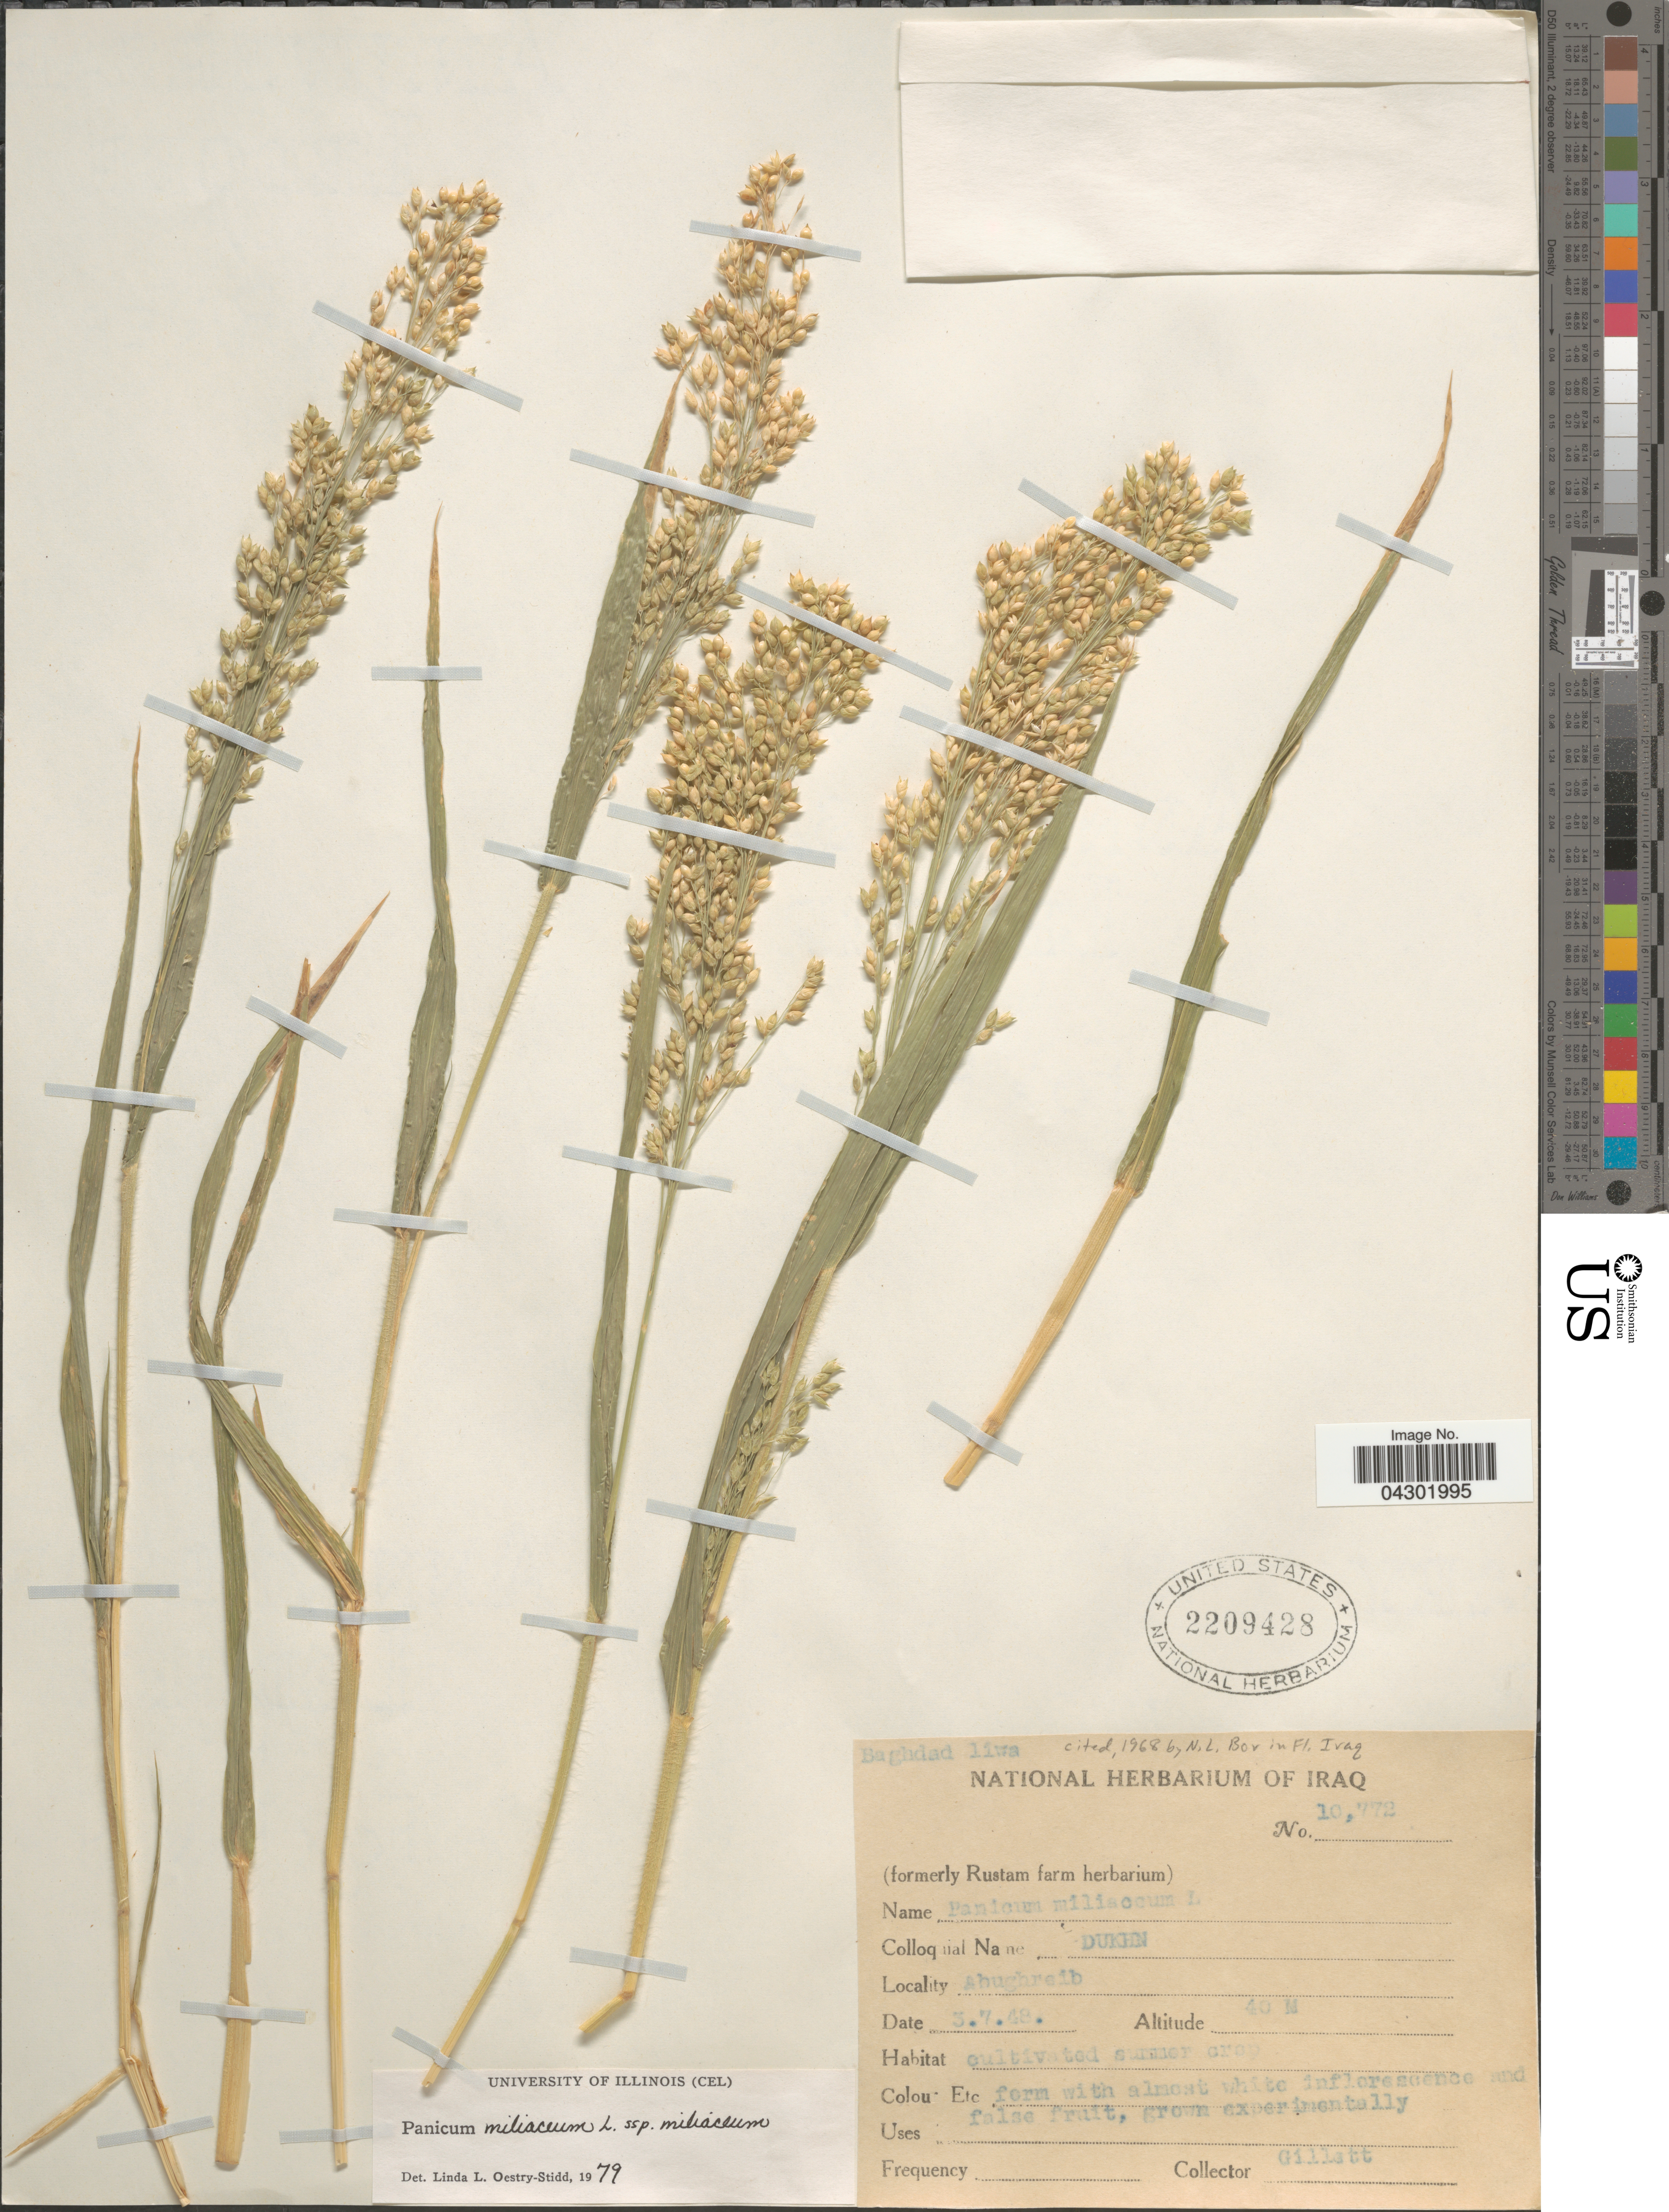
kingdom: Plantae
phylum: Tracheophyta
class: Liliopsida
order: Poales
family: Poaceae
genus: Panicum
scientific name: Panicum miliaceum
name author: L.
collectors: Gillett, --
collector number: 10772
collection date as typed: Transcribed d/m/y: 3/7/48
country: Iraq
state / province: Baghdad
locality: Baghdad liwa. Abughraib.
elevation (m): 40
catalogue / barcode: US 2209428